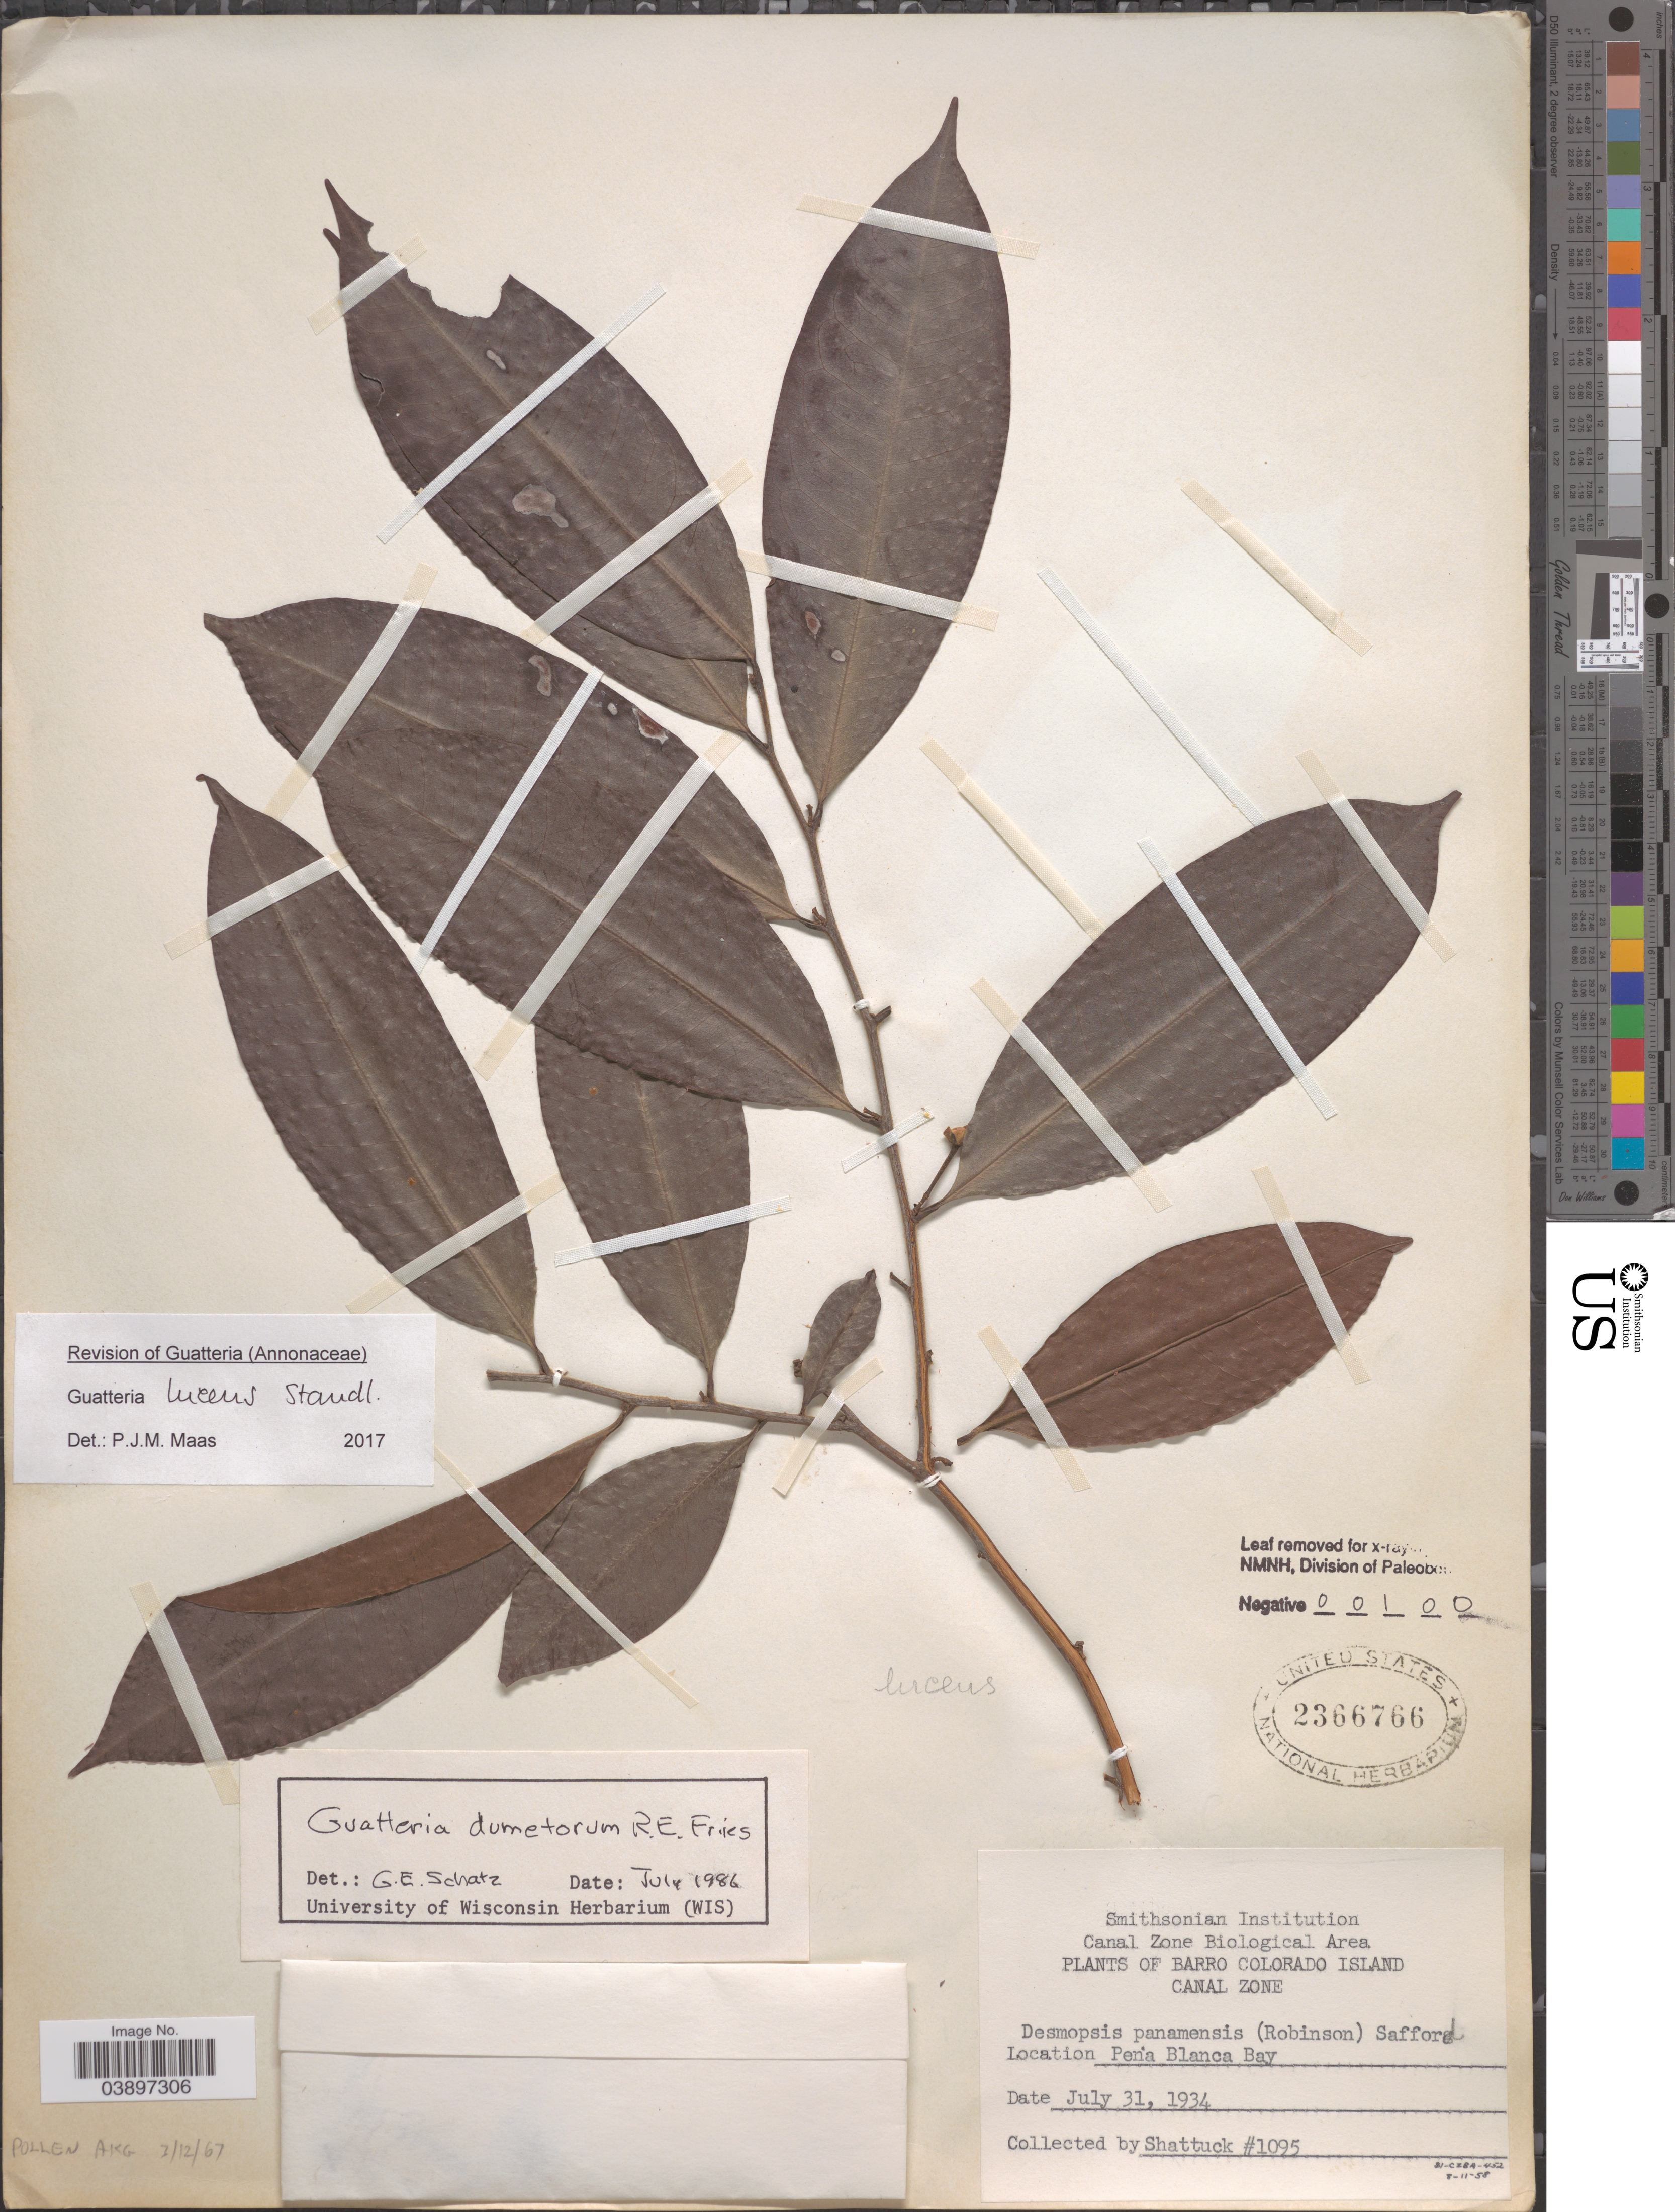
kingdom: Plantae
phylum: Tracheophyta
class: Magnoliopsida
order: Magnoliales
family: Annonaceae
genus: Guatteria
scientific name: Guatteria lucens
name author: Standl.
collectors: Shattuck, --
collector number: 1095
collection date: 1934-07-31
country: Panama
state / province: Panamá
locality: Barro Colorado Island, Canal Zone. Pena Blanca Bay.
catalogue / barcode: US 2366766